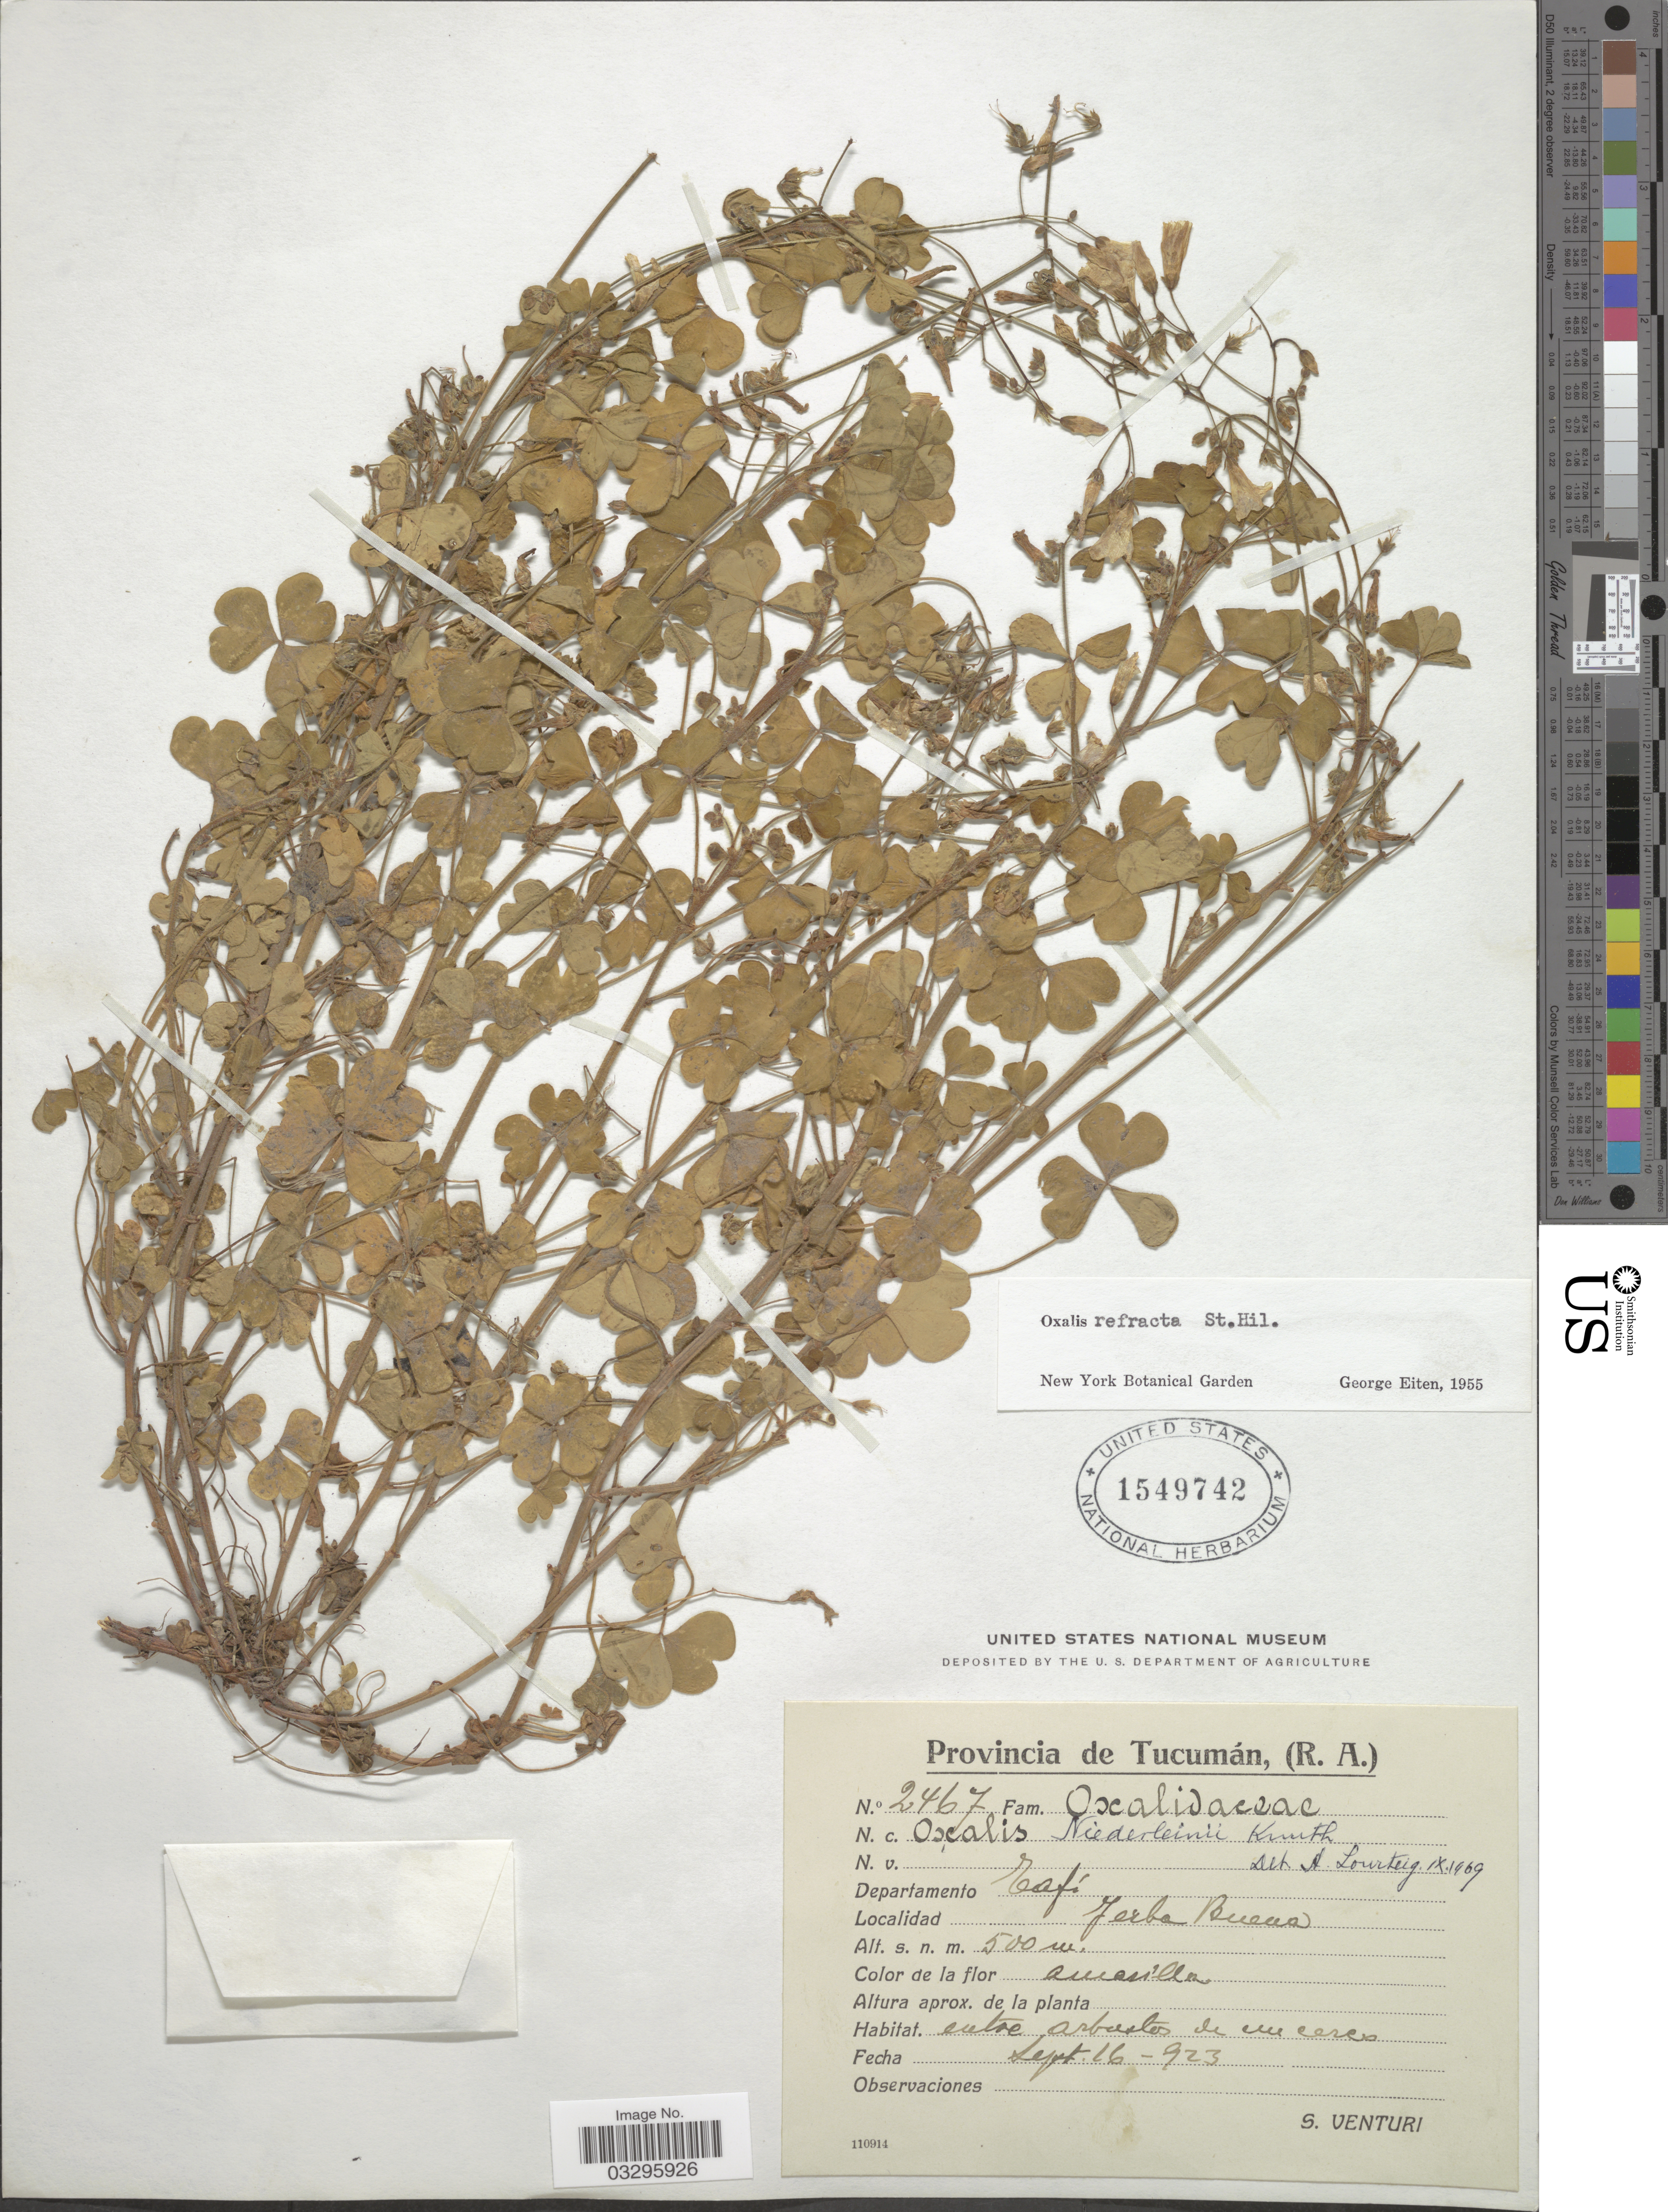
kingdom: Plantae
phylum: Tracheophyta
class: Magnoliopsida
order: Oxalidales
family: Oxalidaceae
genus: Oxalis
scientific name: Oxalis niederleinii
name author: R. Knuth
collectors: S. Venturi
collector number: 2467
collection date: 1923-09-16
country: Argentina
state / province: Tucuman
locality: Departamento Tafi. Yerba Buena.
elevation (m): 500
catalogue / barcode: US 1549742